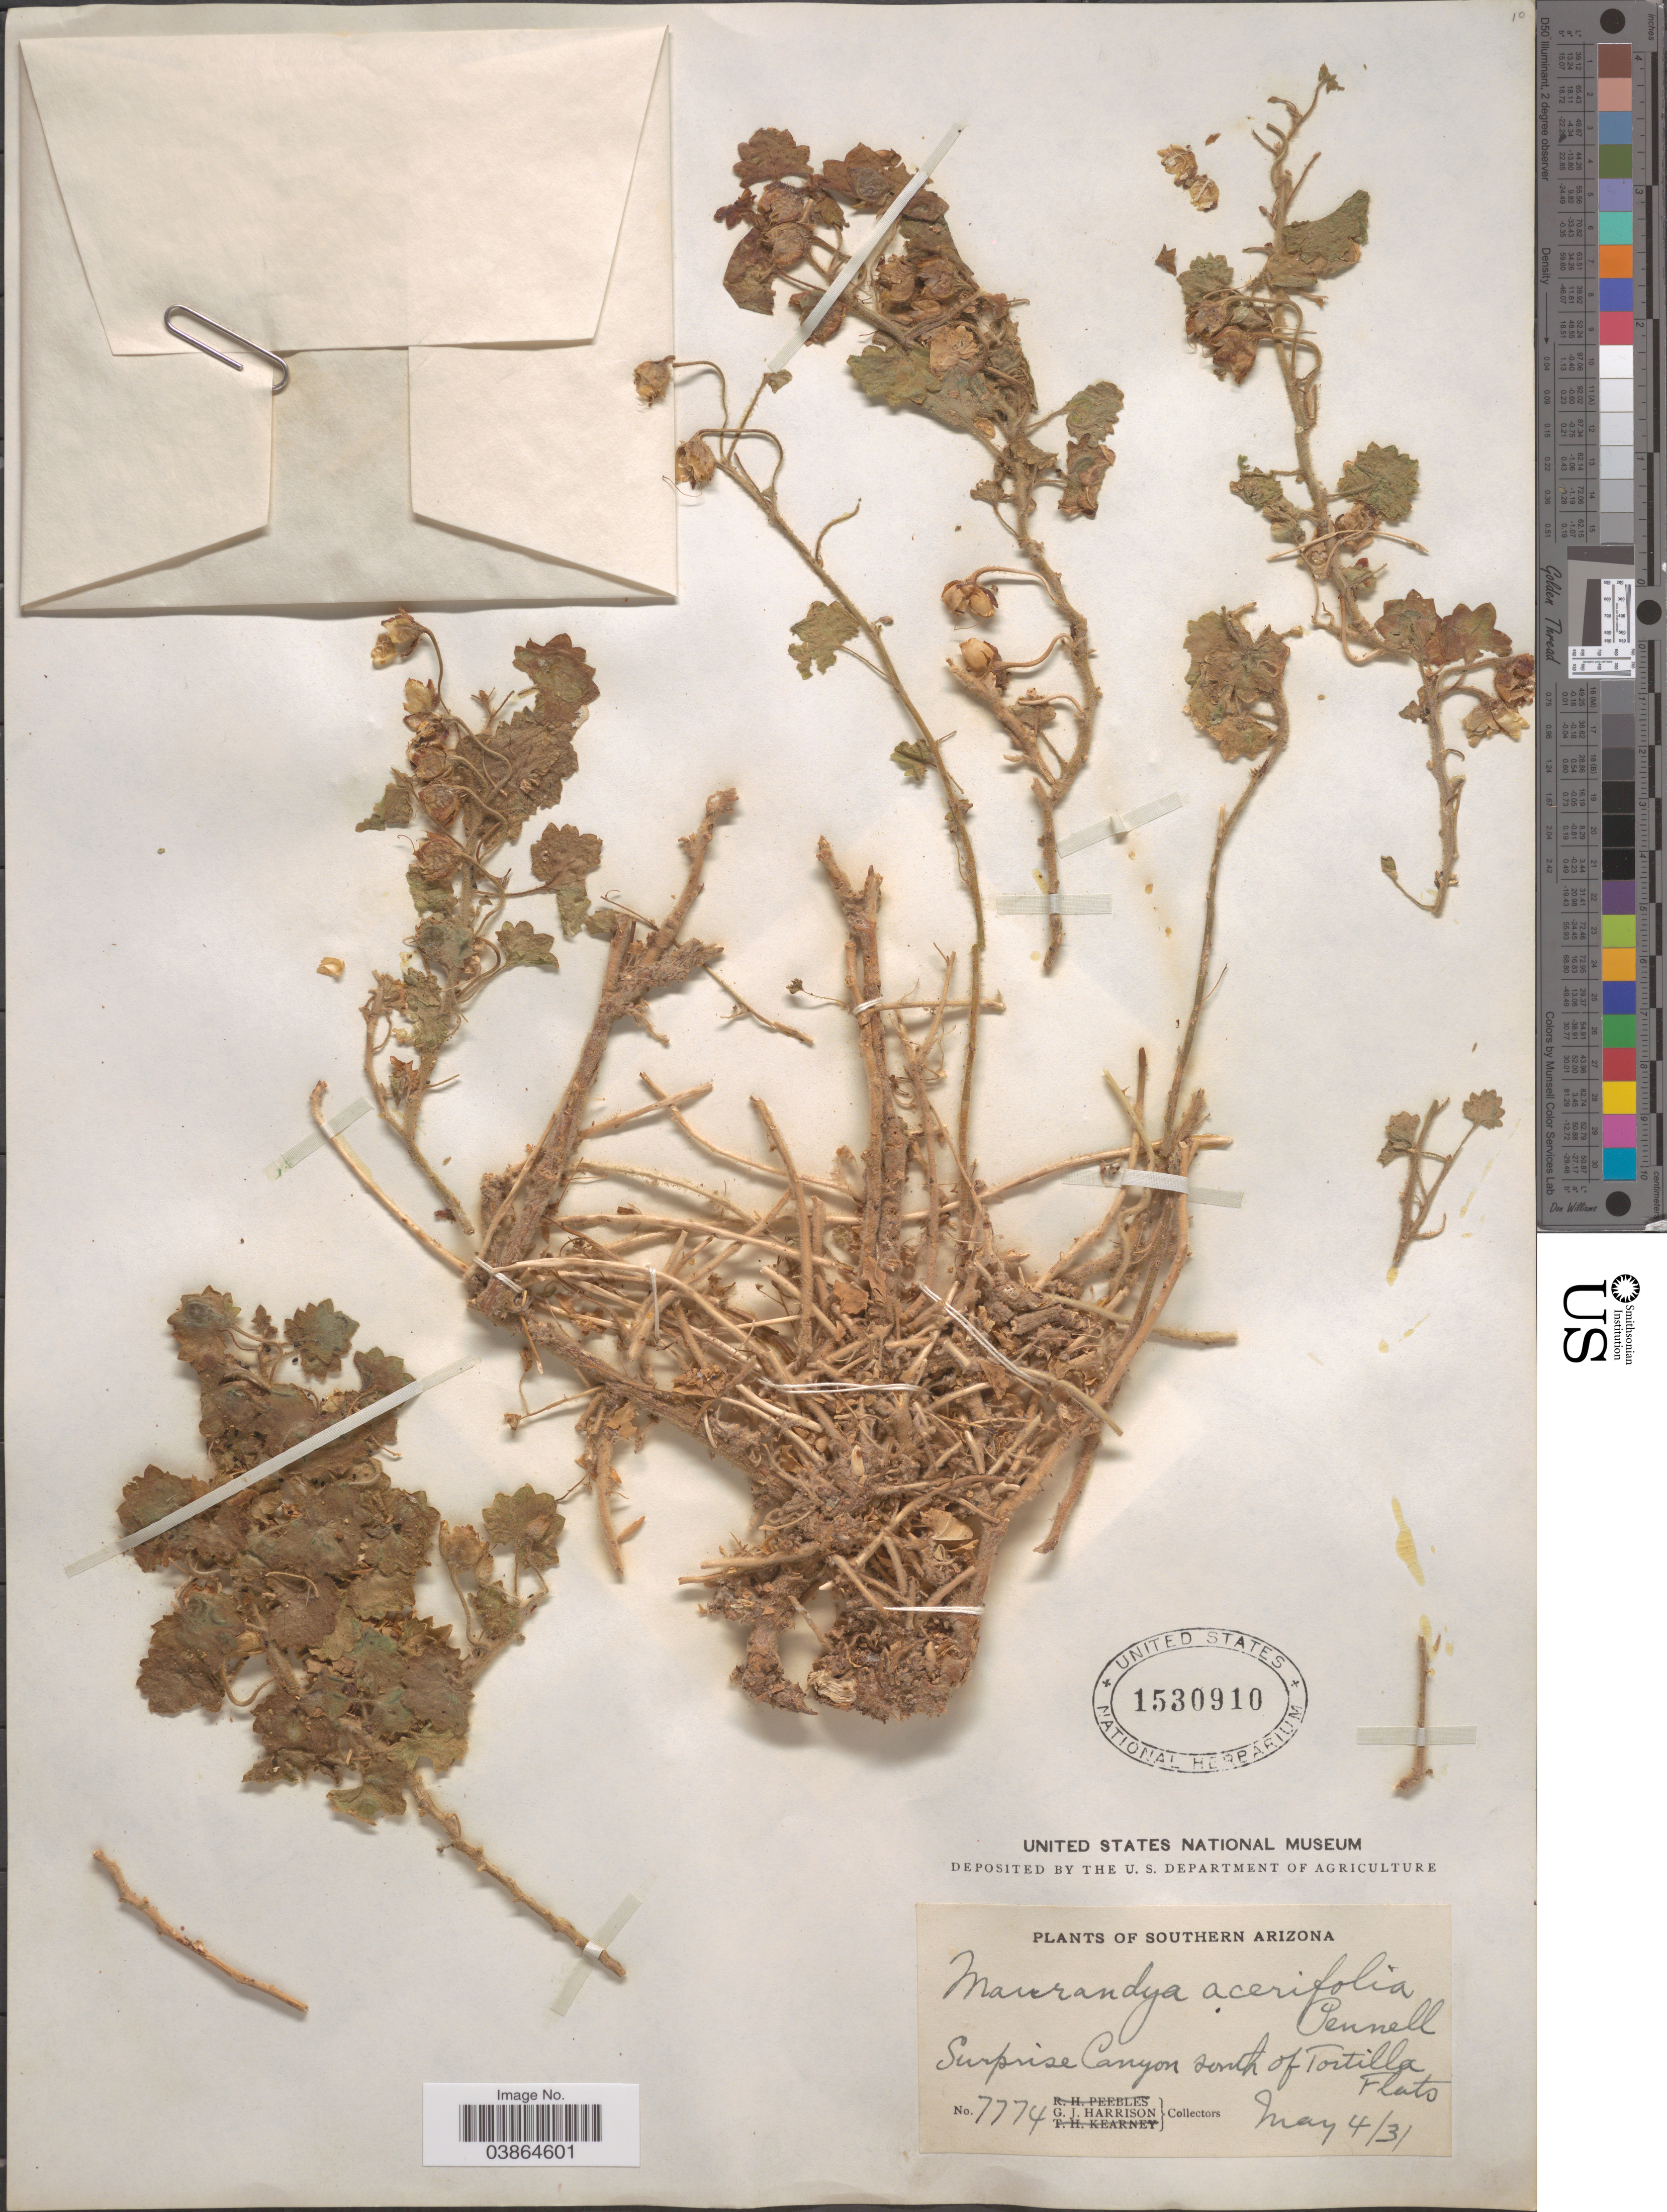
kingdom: Plantae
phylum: Tracheophyta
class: Magnoliopsida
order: Lamiales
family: Plantaginaceae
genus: Maurandya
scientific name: Maurandya acerifolia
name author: Pennell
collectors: G. J. Harrison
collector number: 7774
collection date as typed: Transcribed d/m/y: 4/5/31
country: United States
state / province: Arizona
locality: Southern Arizona. Surprise Canyon south of Tortilla Flats.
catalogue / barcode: US 1530910